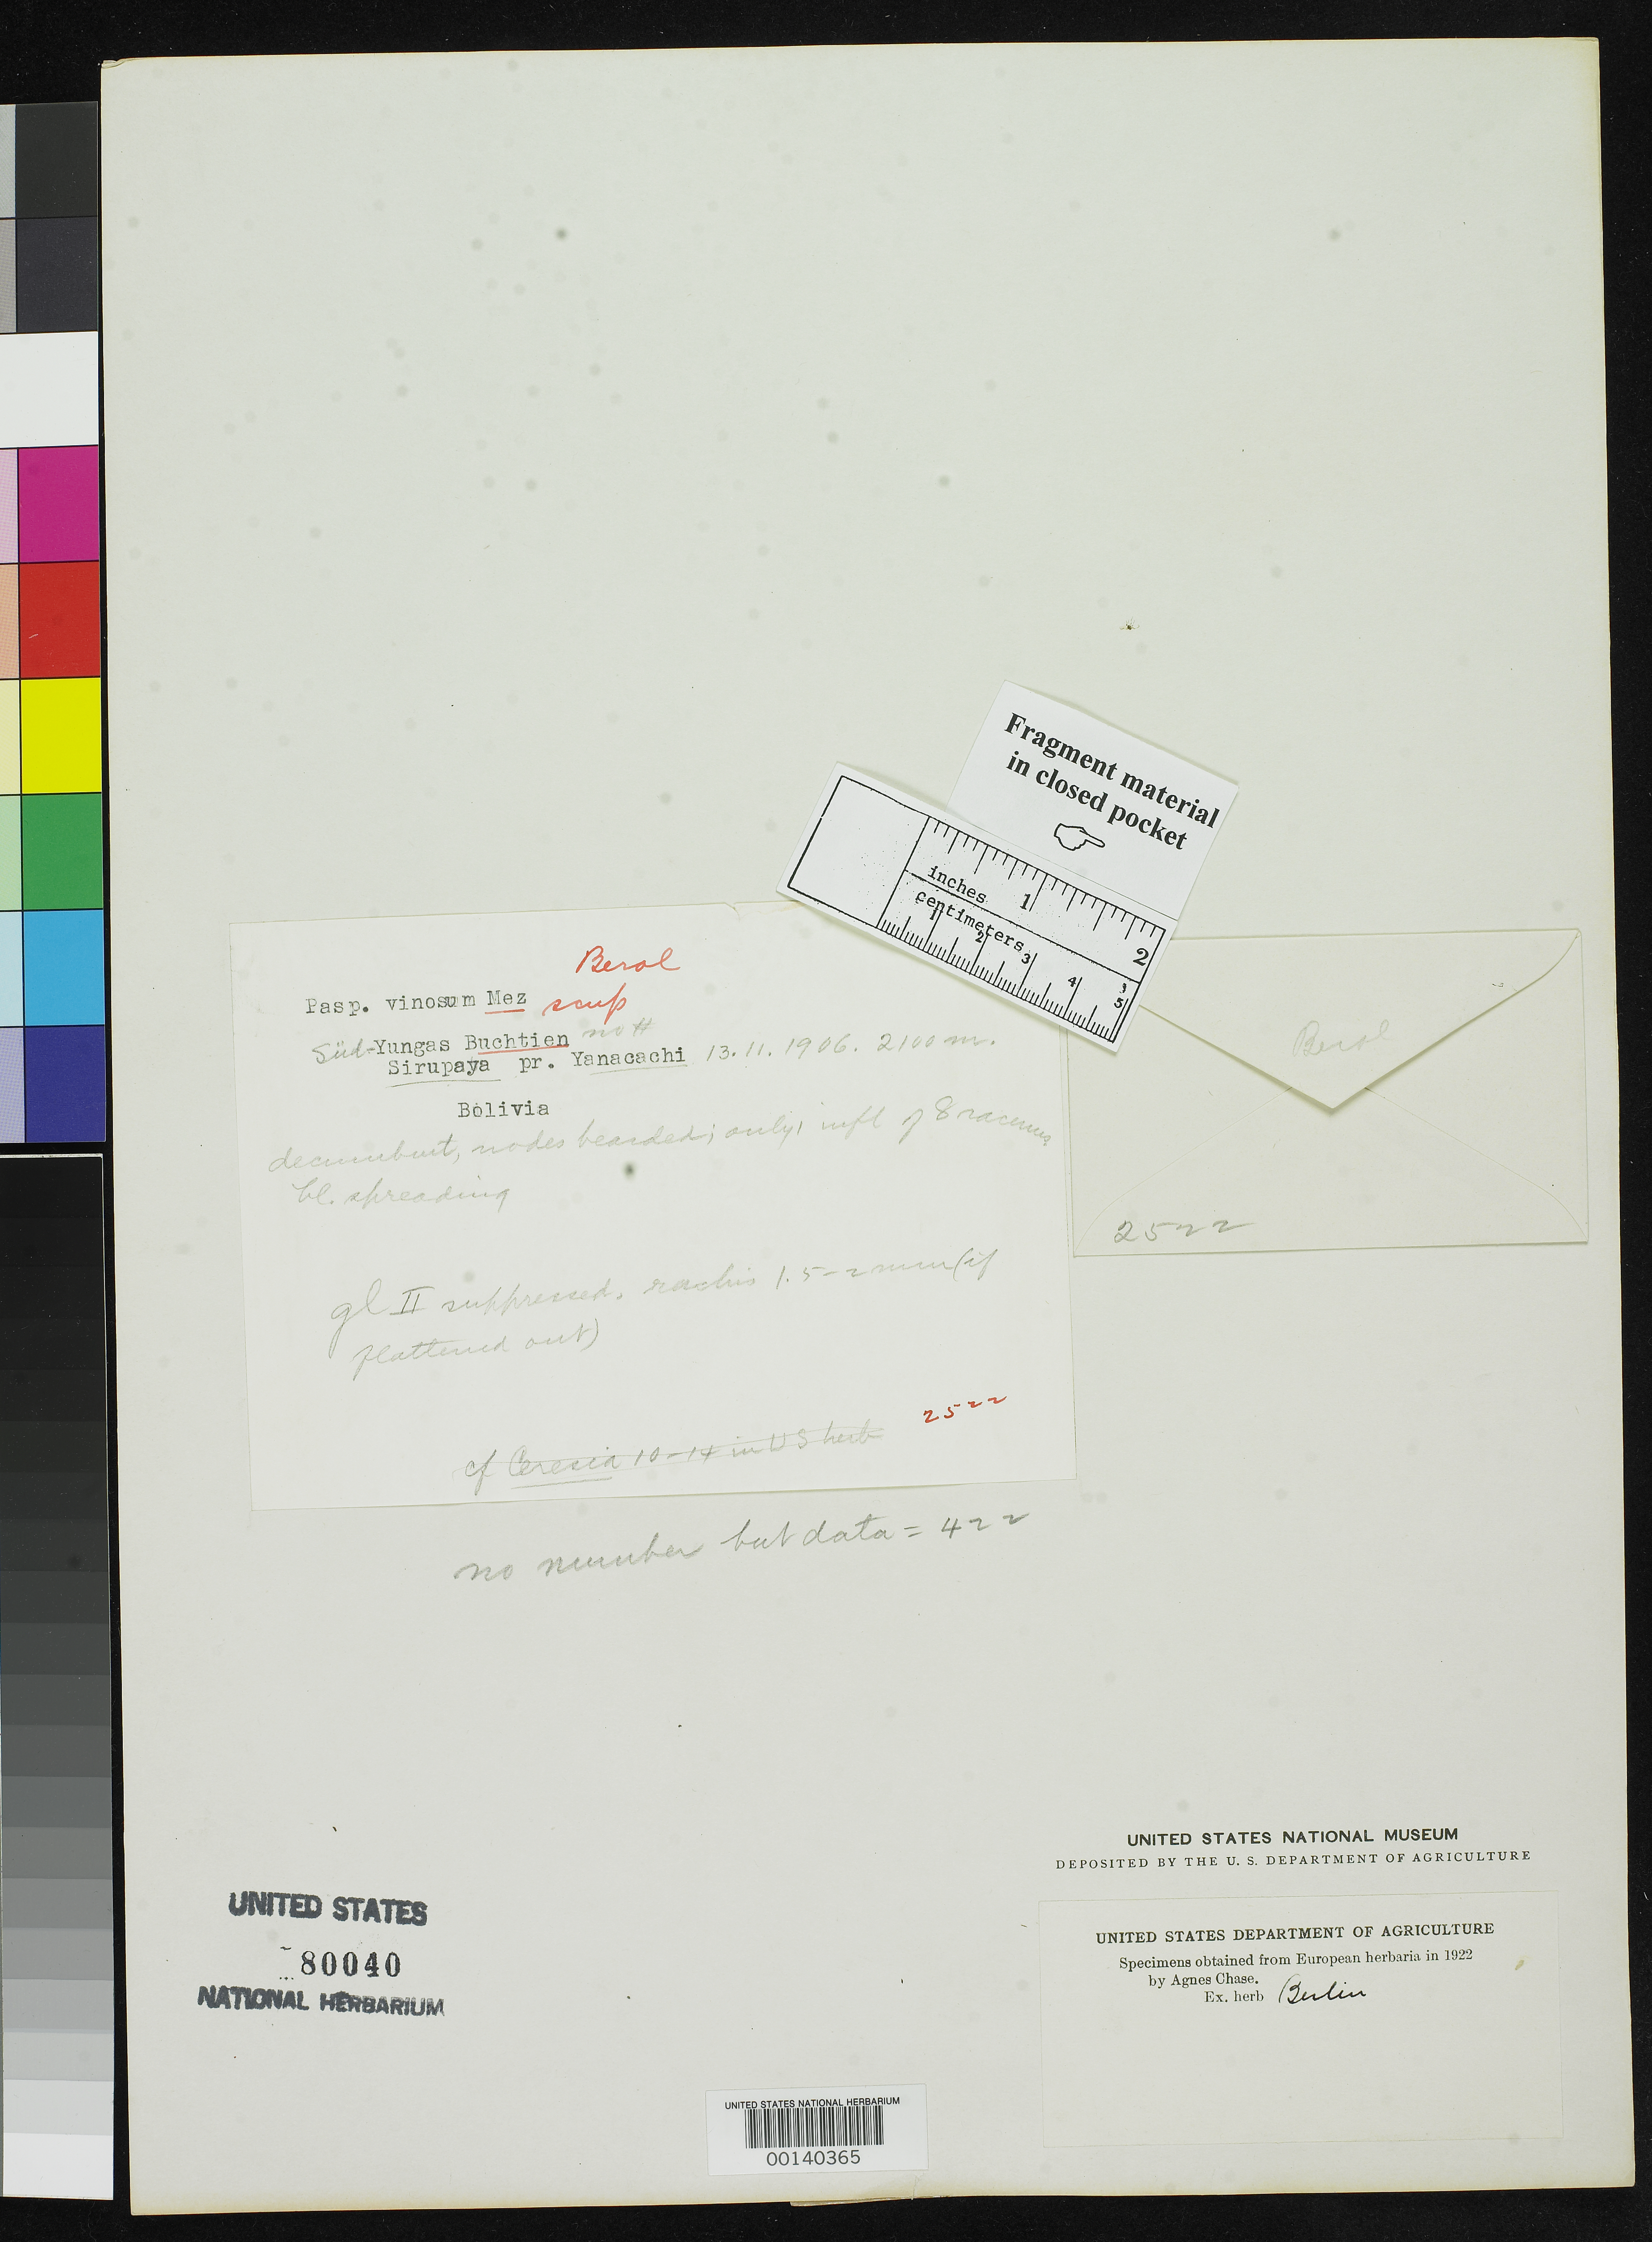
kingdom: Plantae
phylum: Tracheophyta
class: Liliopsida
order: Poales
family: Poaceae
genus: Paspalum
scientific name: Paspalum vinosum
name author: Mez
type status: Type Fragment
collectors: O. Buchtien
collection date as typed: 1906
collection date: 1906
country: Bolivia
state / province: La Paz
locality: Yungas, Sirupaya near Yanacachi.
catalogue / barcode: US 80040